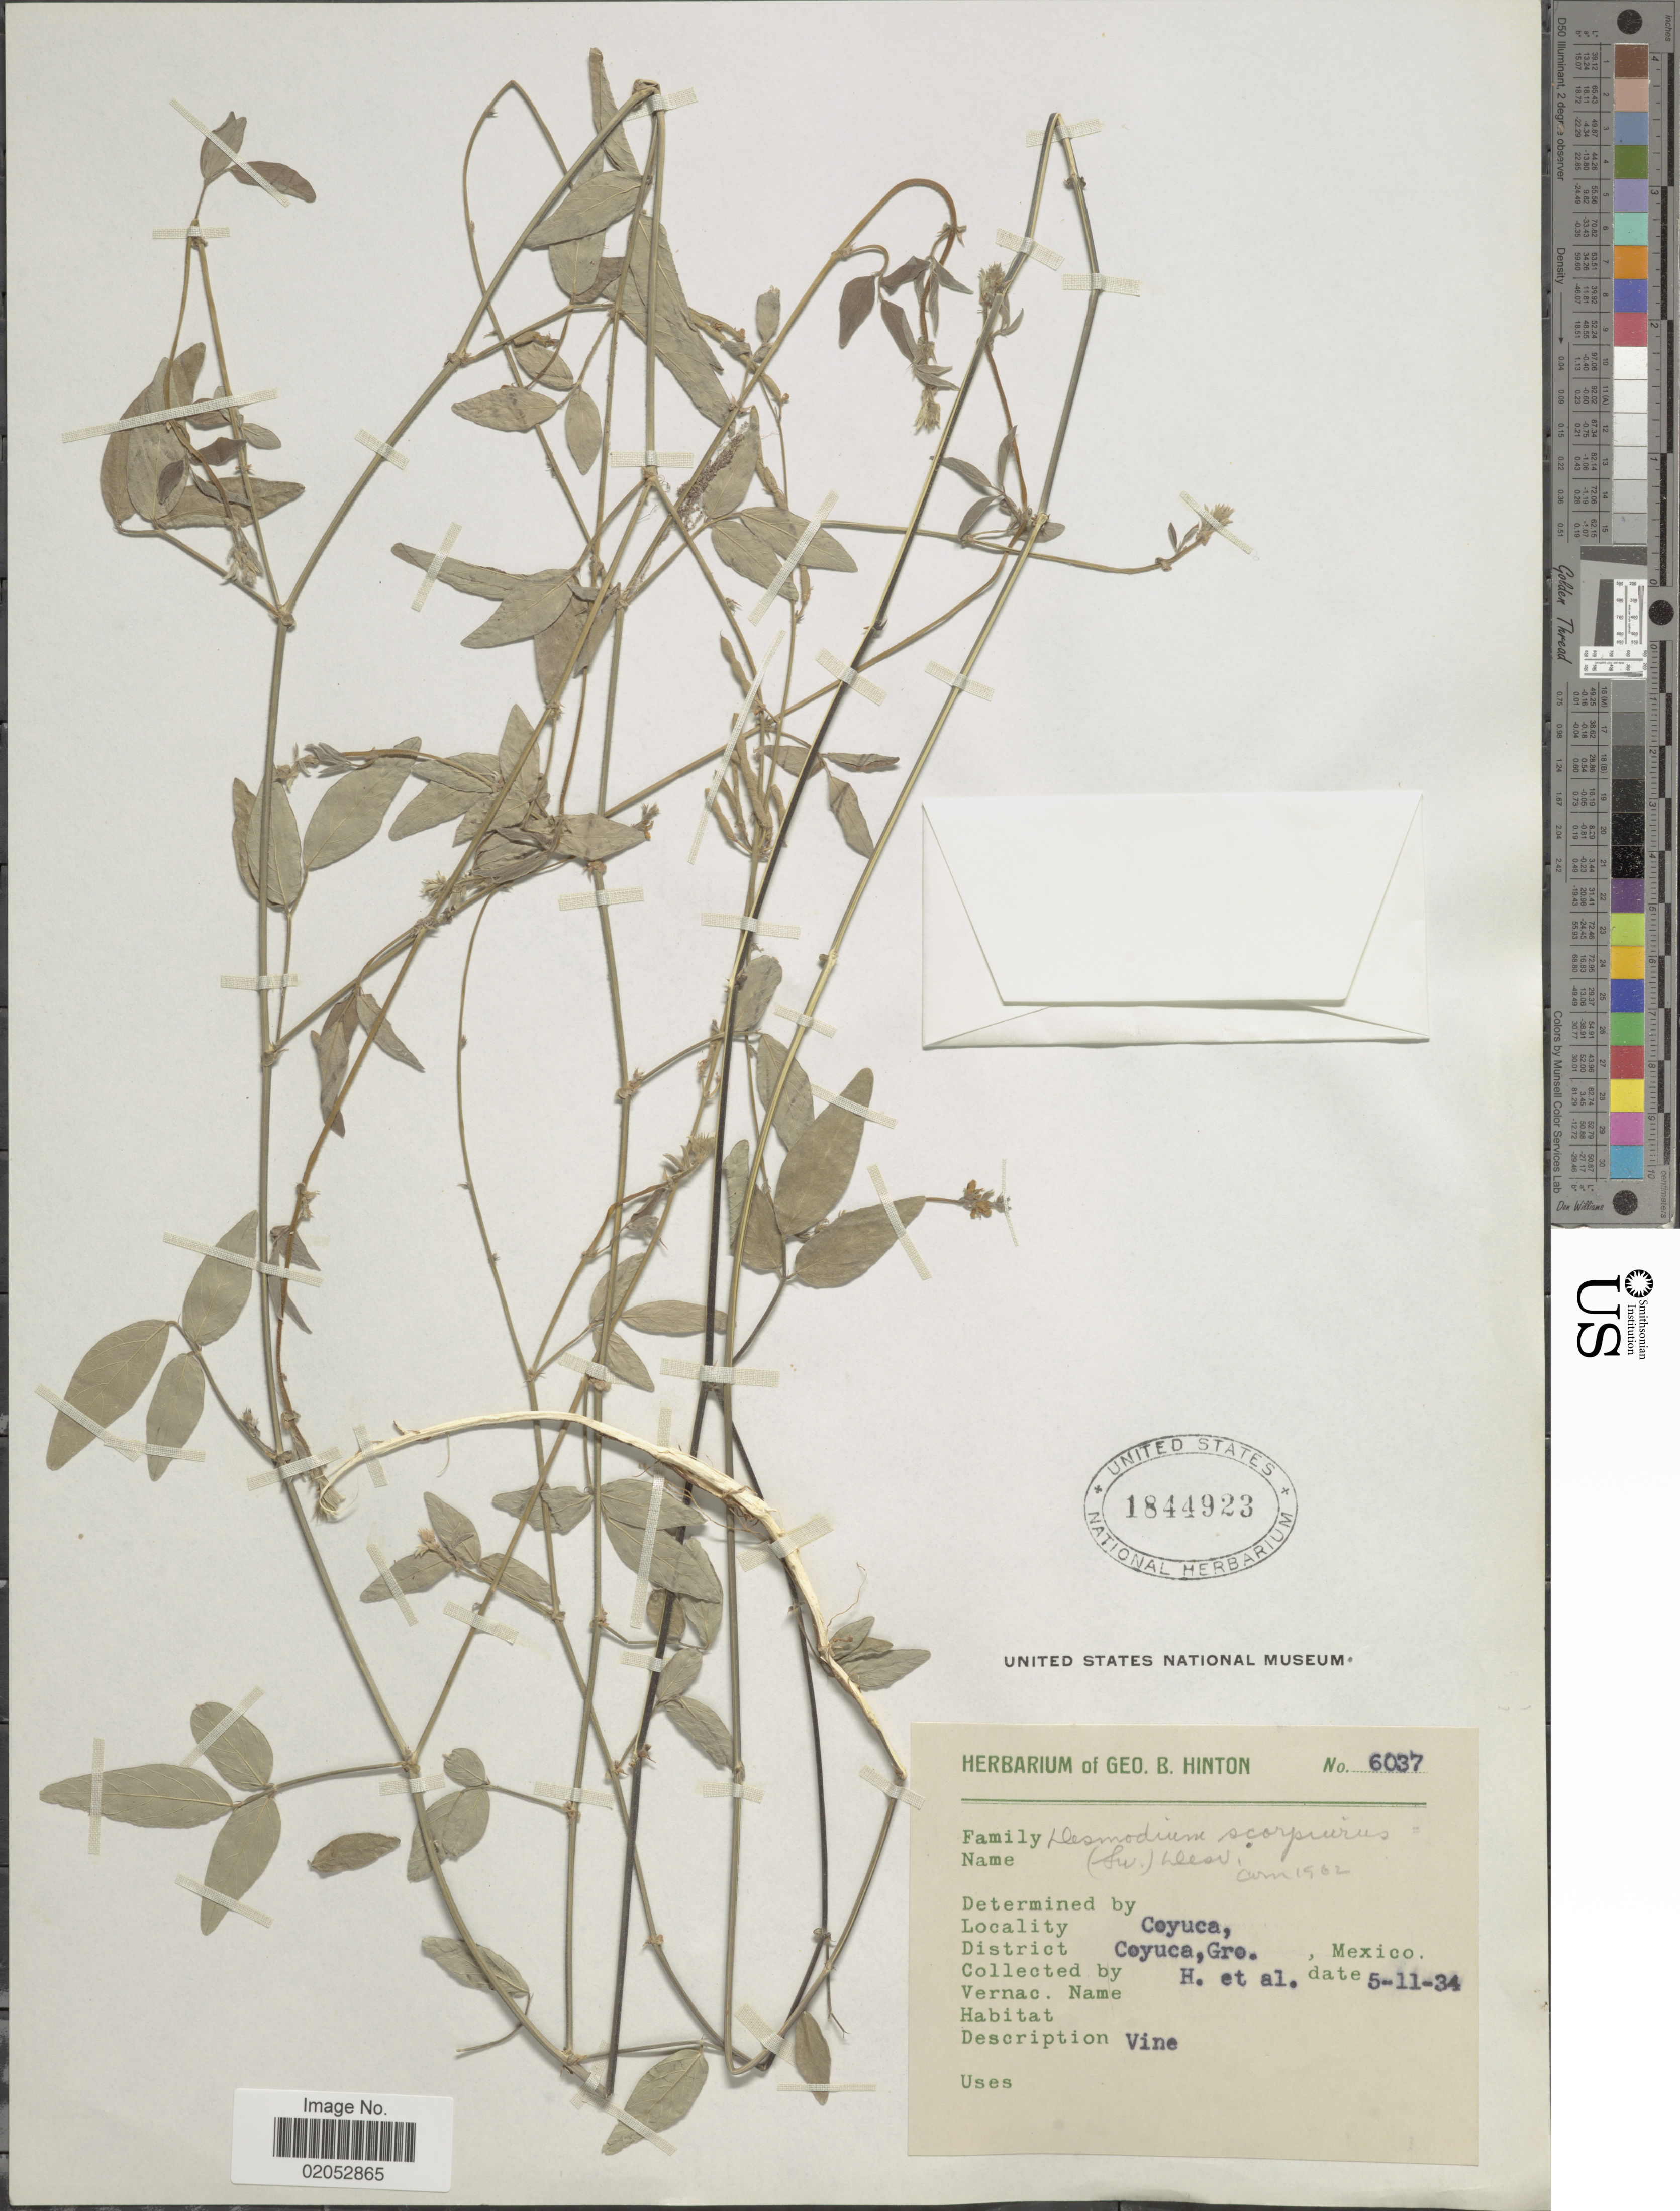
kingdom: Plantae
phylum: Tracheophyta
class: Magnoliopsida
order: Fabales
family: Fabaceae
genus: Desmodium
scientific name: Desmodium scorpiurus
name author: (Sw.) Desv. ex DC.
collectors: G. B. Hinton & et al.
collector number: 6037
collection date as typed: Transcribed d/m/y: 11/5/34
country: Mexico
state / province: Guerrero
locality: Coyuca, District Coyuca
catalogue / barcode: US 1844923